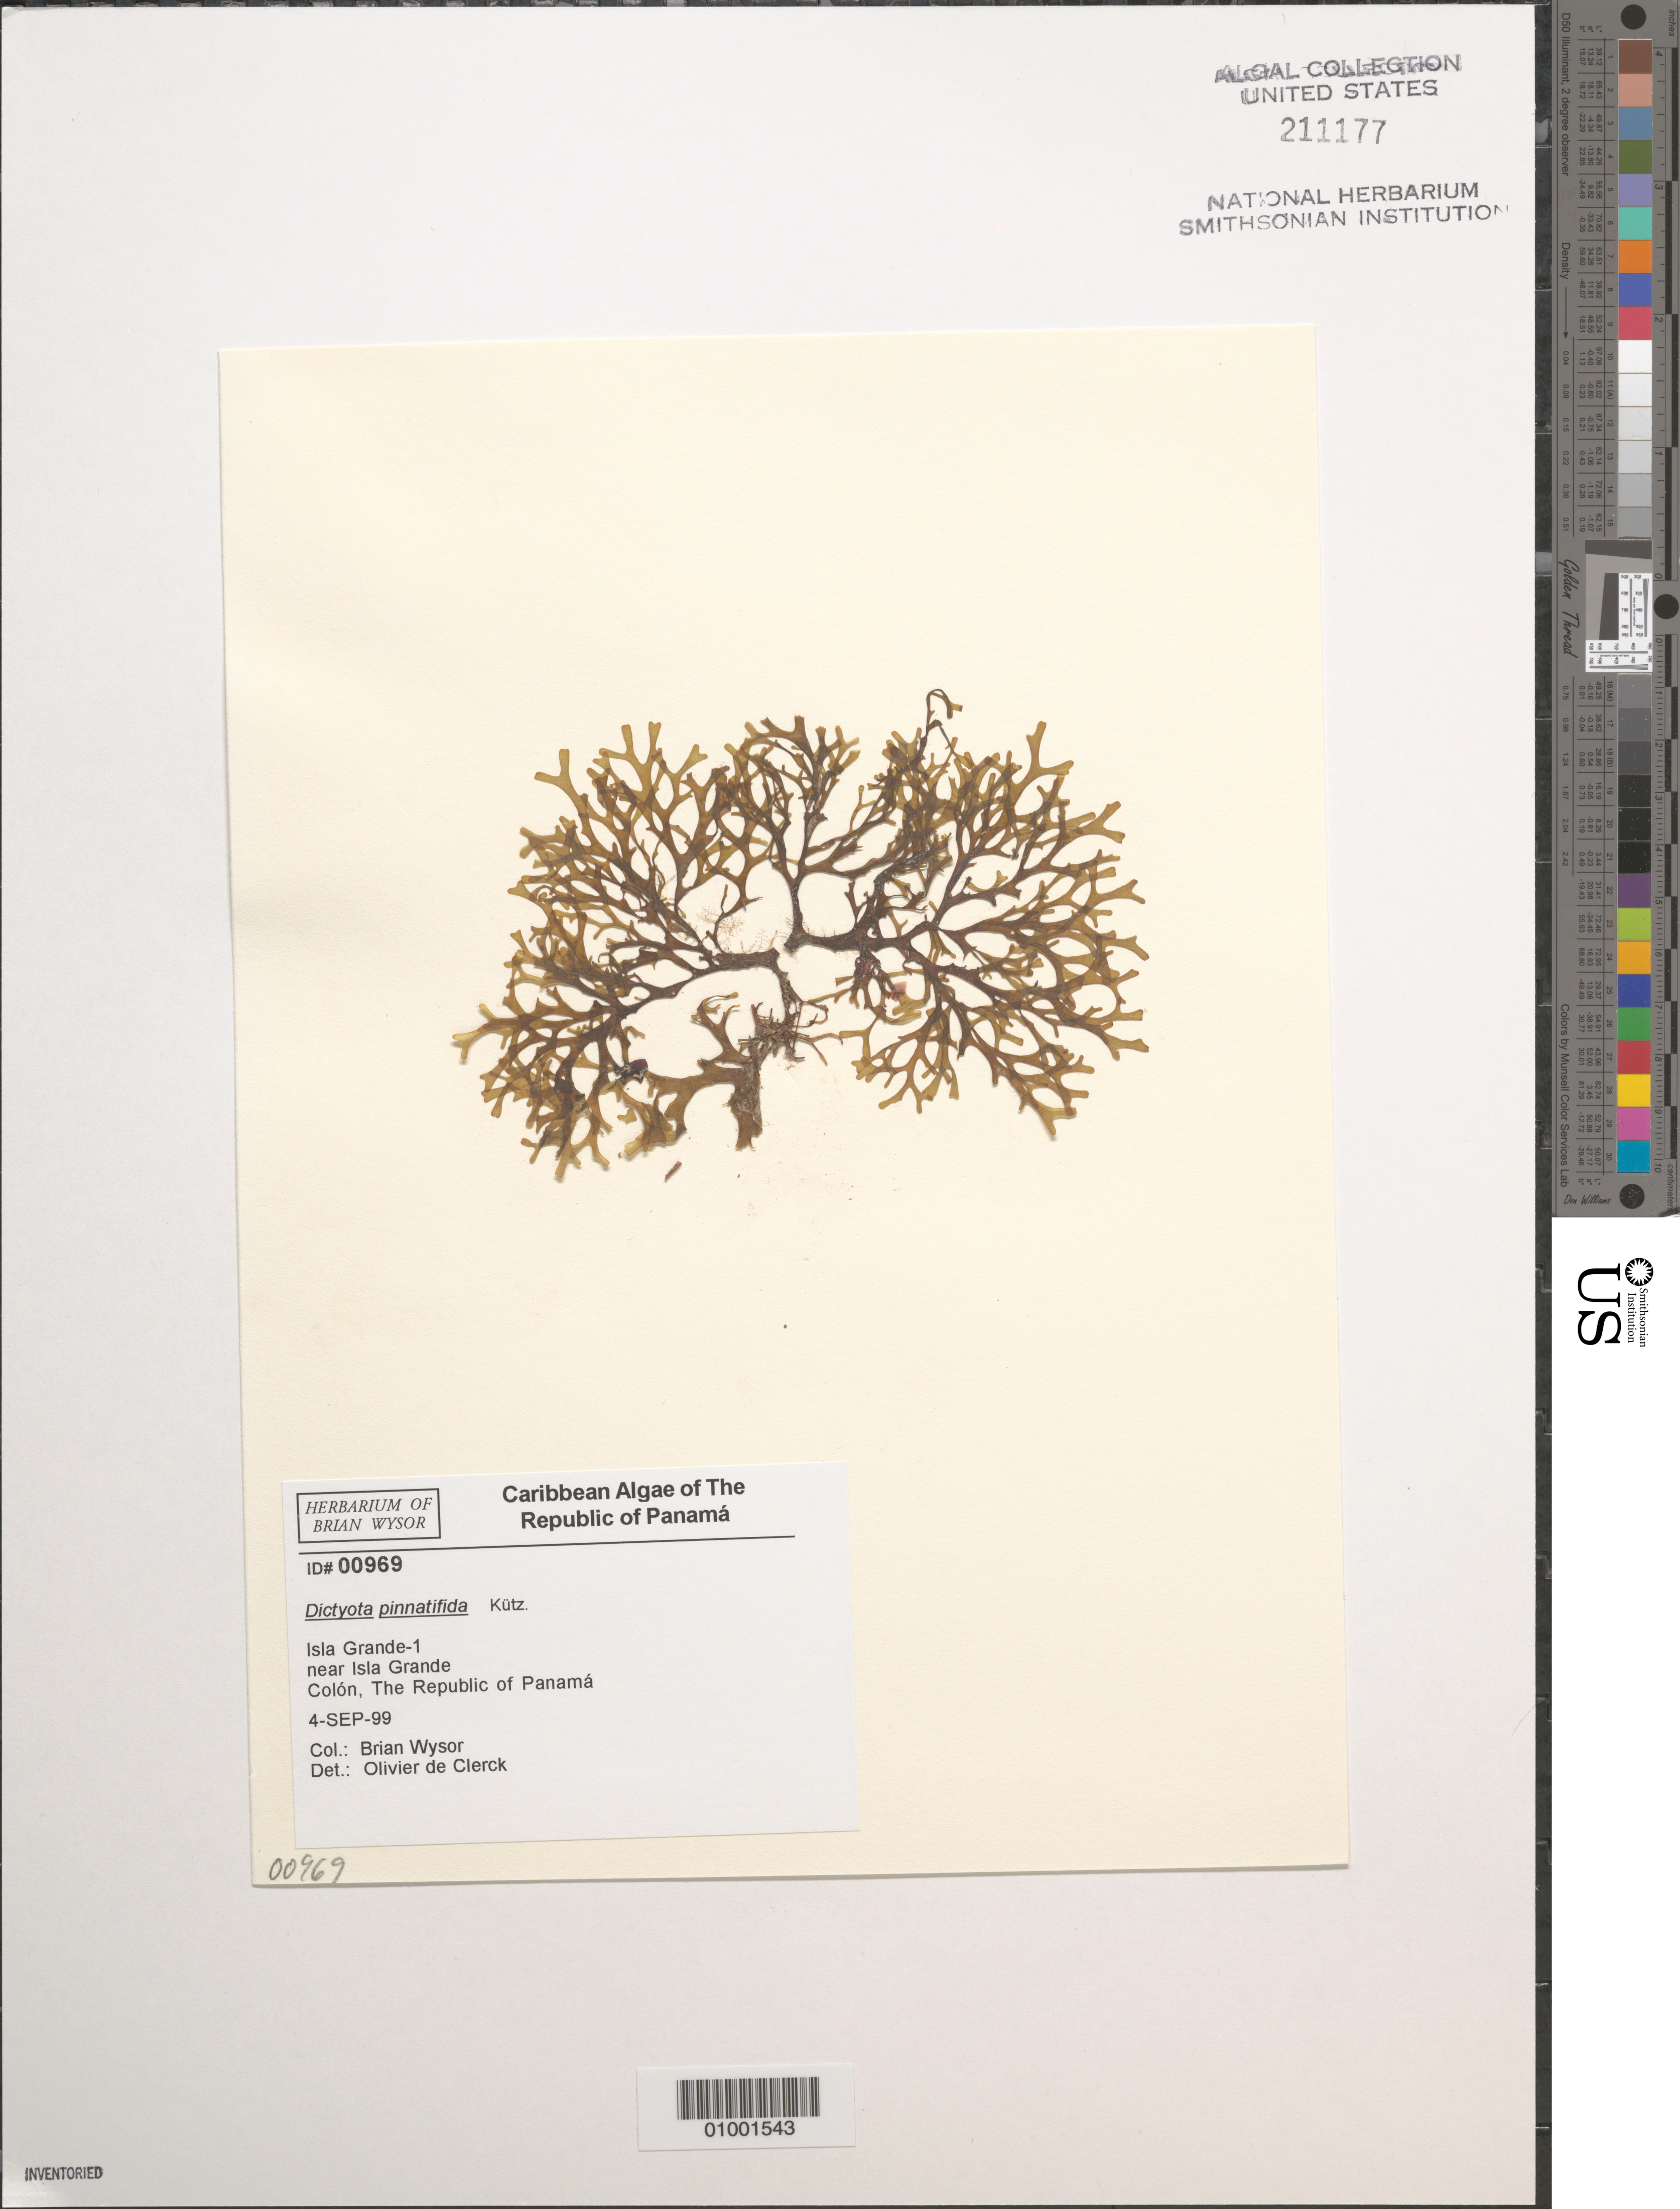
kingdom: Chromista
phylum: Ochrophyta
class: Phaeophyceae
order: Dictyotales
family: Dictyotaceae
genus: Dictyota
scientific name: Dictyota pinnatifida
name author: Kütz.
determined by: De Clerck, Olivier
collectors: B. Wysor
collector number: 00969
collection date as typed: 04 Sep 1999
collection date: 1999-09-04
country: Panama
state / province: Colón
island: Grande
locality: Near Isla Grande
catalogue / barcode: US 211177